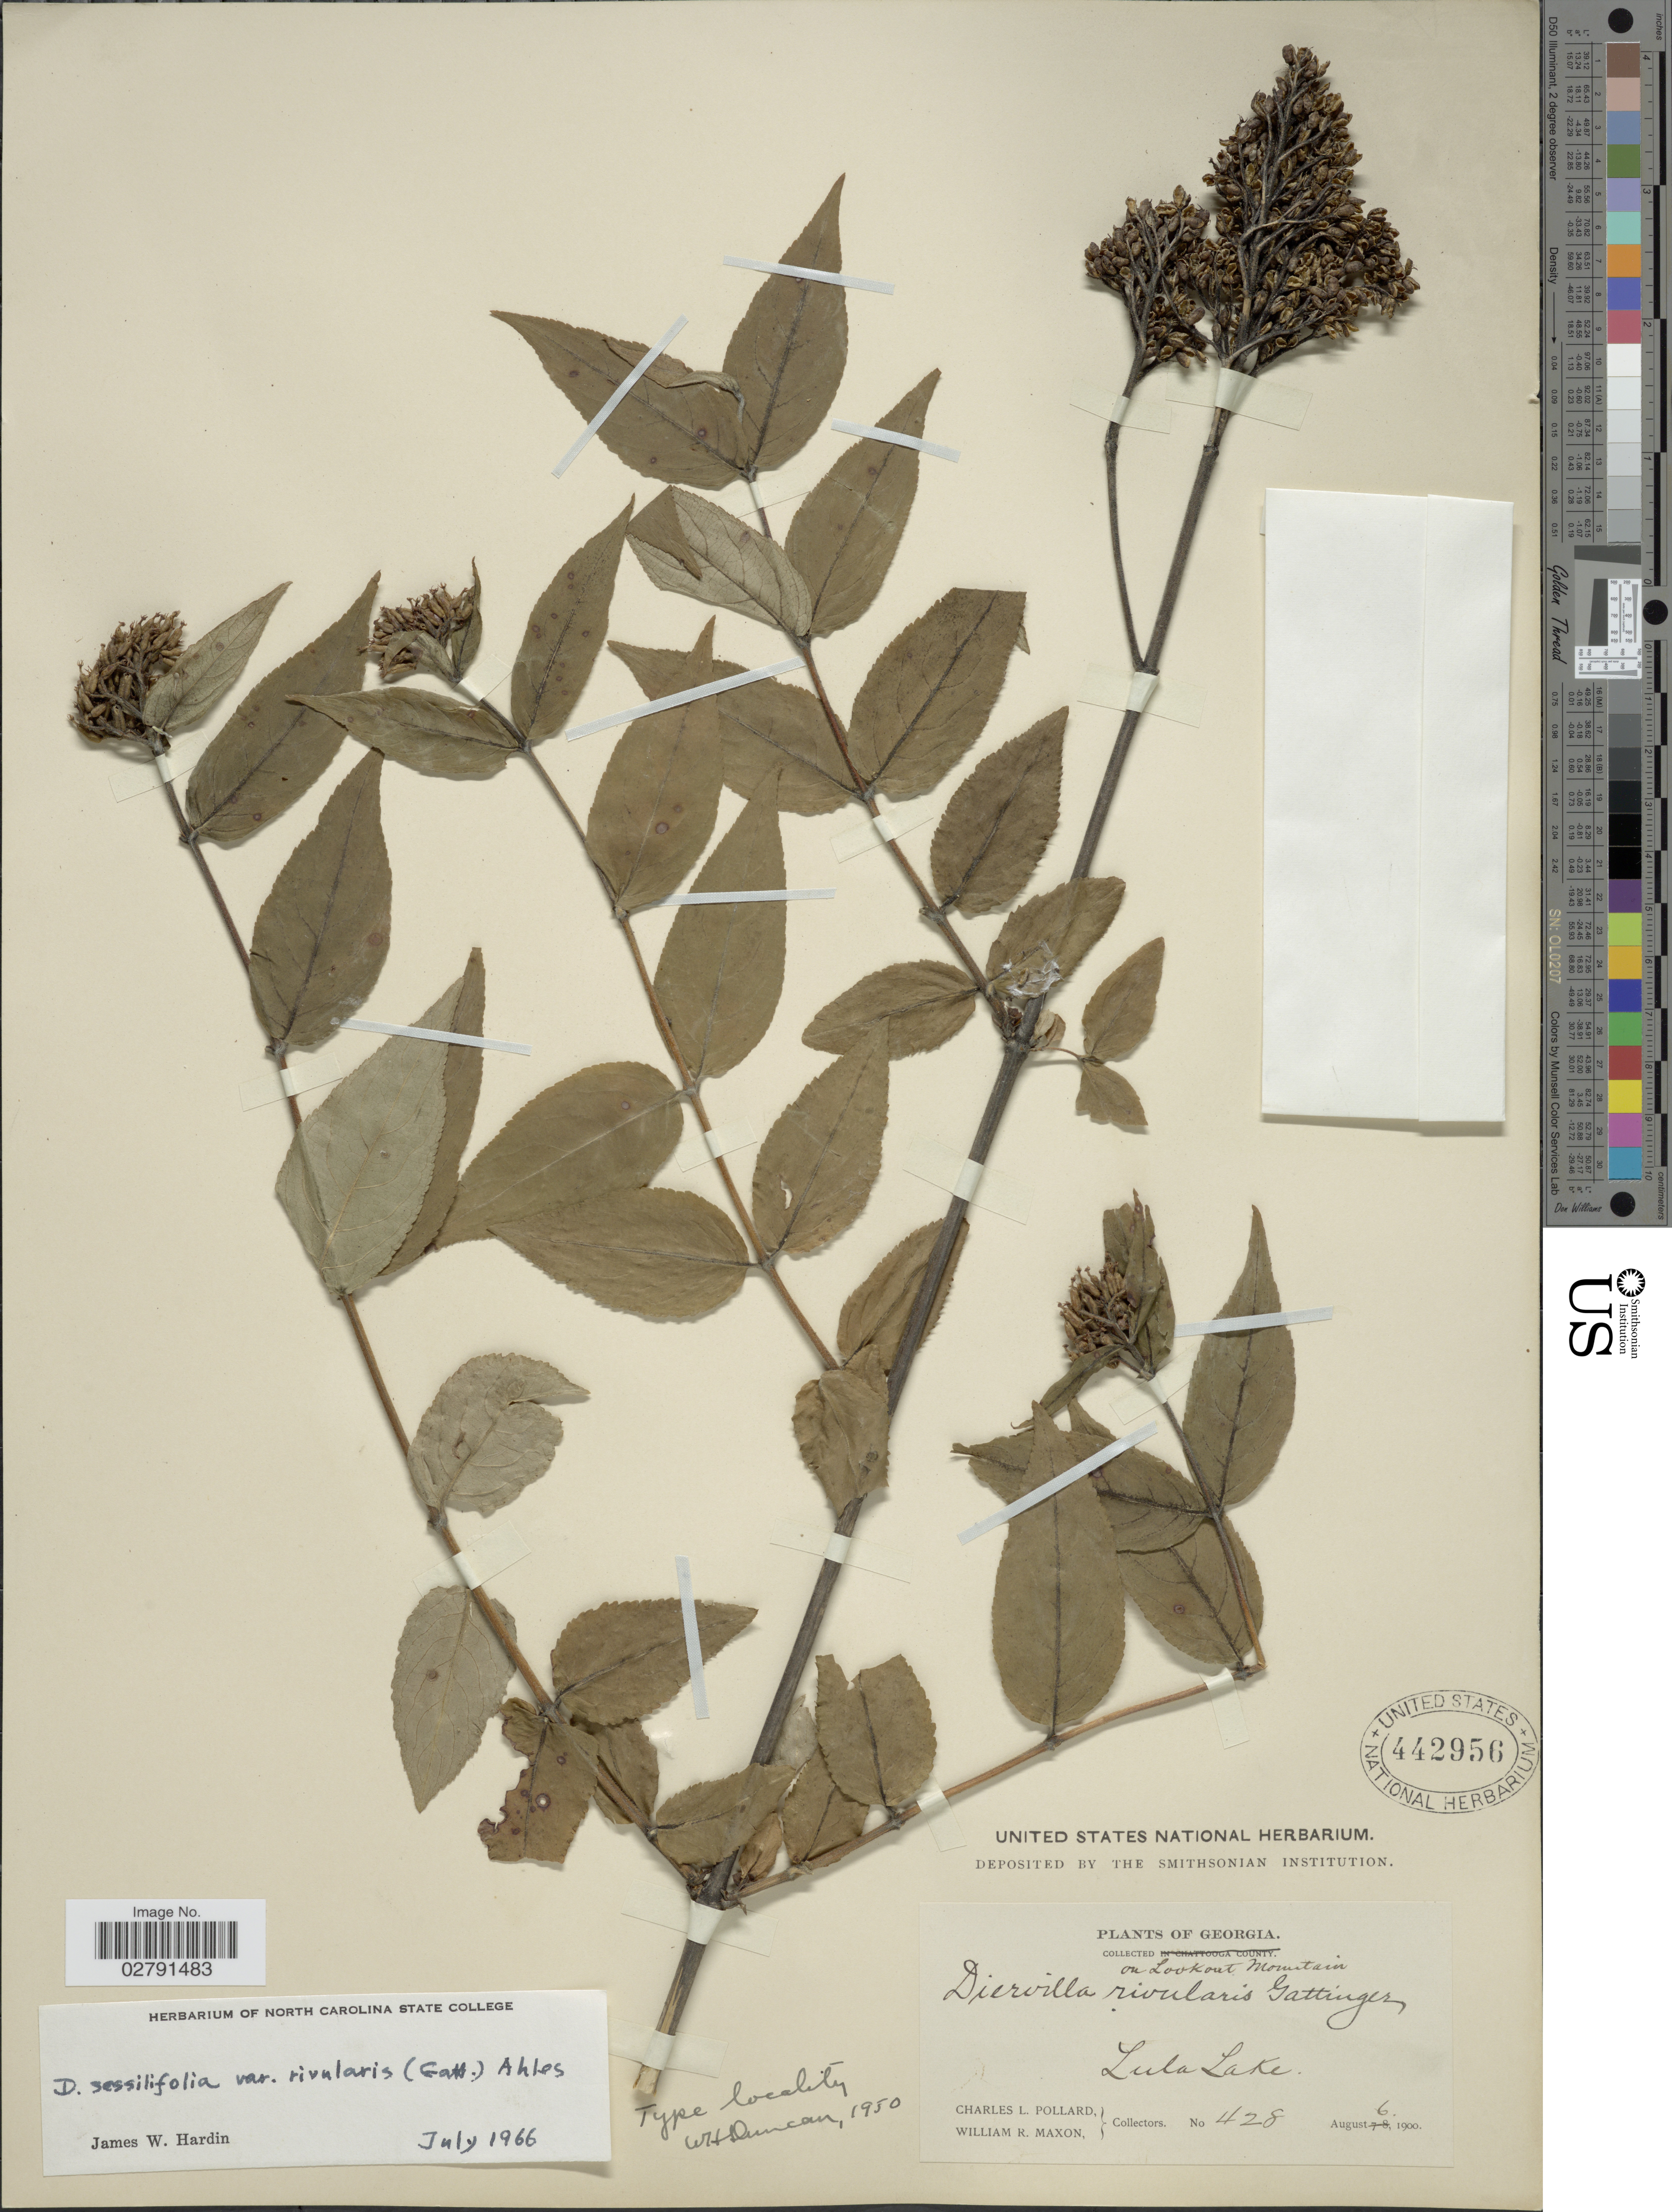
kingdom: Plantae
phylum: Tracheophyta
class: Magnoliopsida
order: Dipsacales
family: Caprifoliaceae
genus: Diervilla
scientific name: Diervilla sessilifolia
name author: Buckley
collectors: C. L. Pollard & W. R. Maxon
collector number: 428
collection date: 1900-08-06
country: United States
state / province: Georgia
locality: On Lookout Mountain, Lula Lake.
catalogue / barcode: US 442956